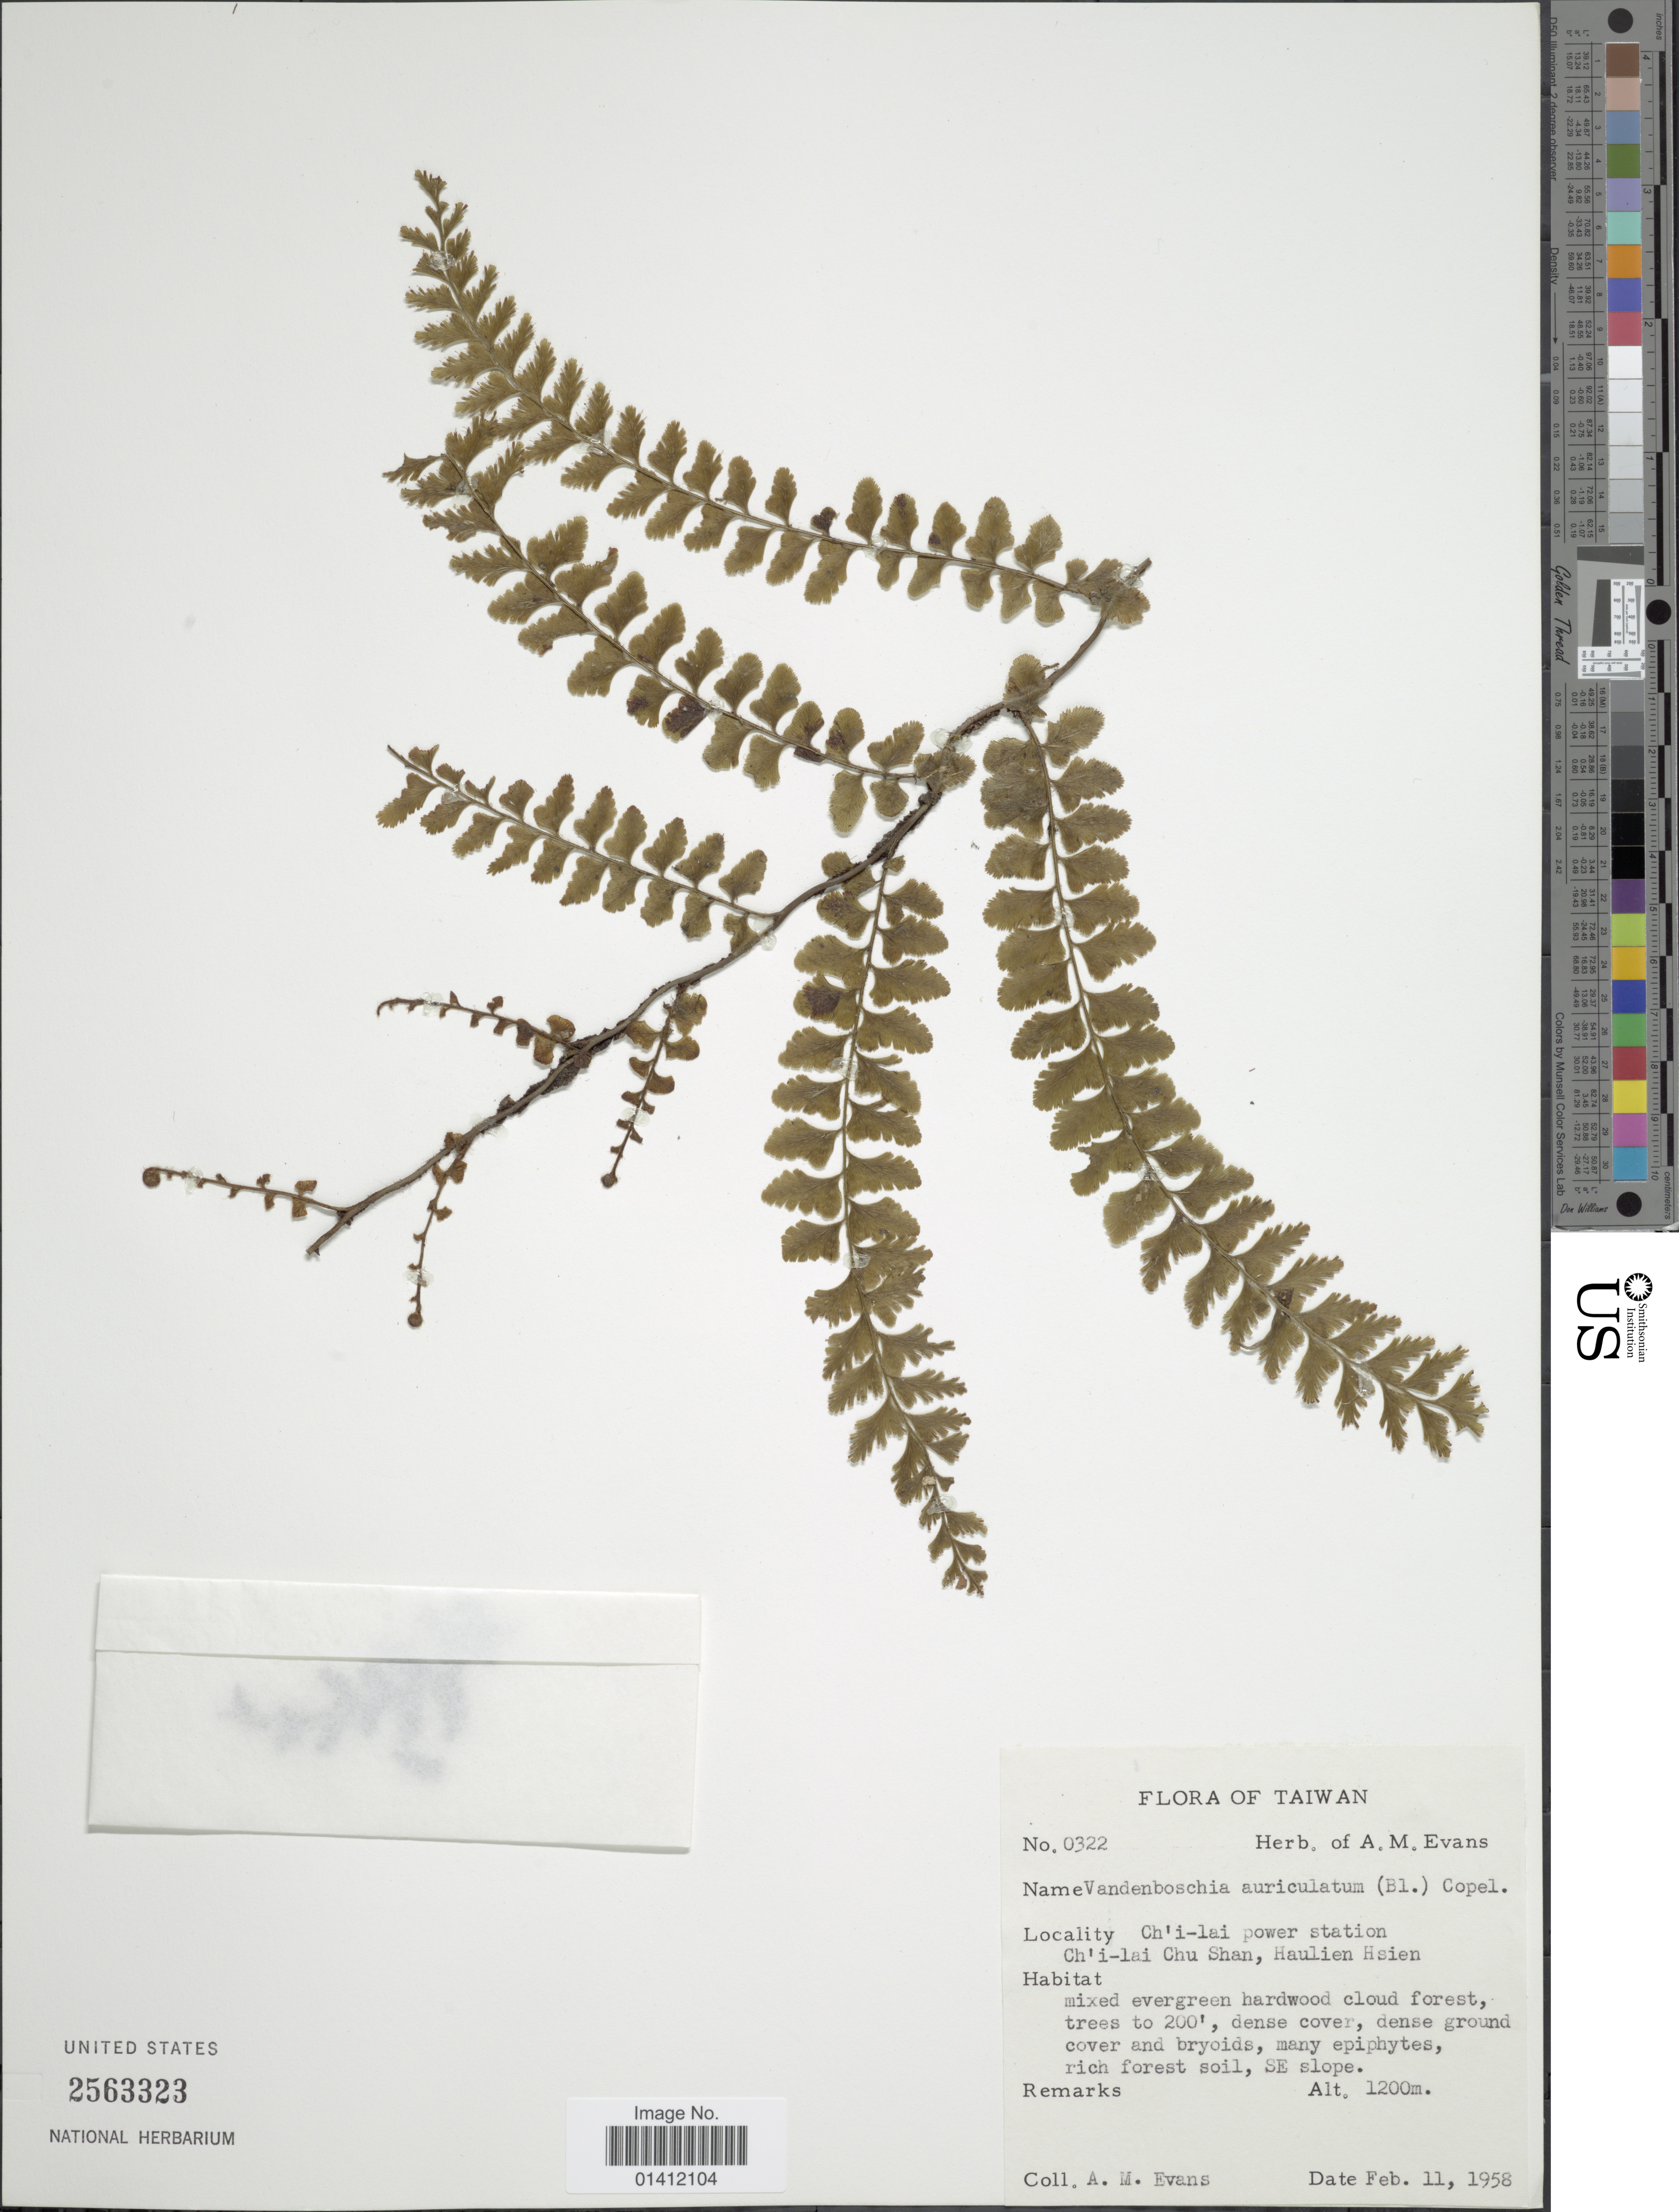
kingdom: Plantae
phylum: Tracheophyta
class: Polypodiopsida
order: Hymenophyllales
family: Hymenophyllaceae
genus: Vandenboschia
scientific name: Vandenboschia auriculata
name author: (Blume) Copel.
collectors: A. M. Evans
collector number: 0322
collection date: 1958-02-11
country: Taiwan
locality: Ch'i-lai power station Ch'i-lai Chu Shan, Haulien Hsien.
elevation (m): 1200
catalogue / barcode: US 2563323